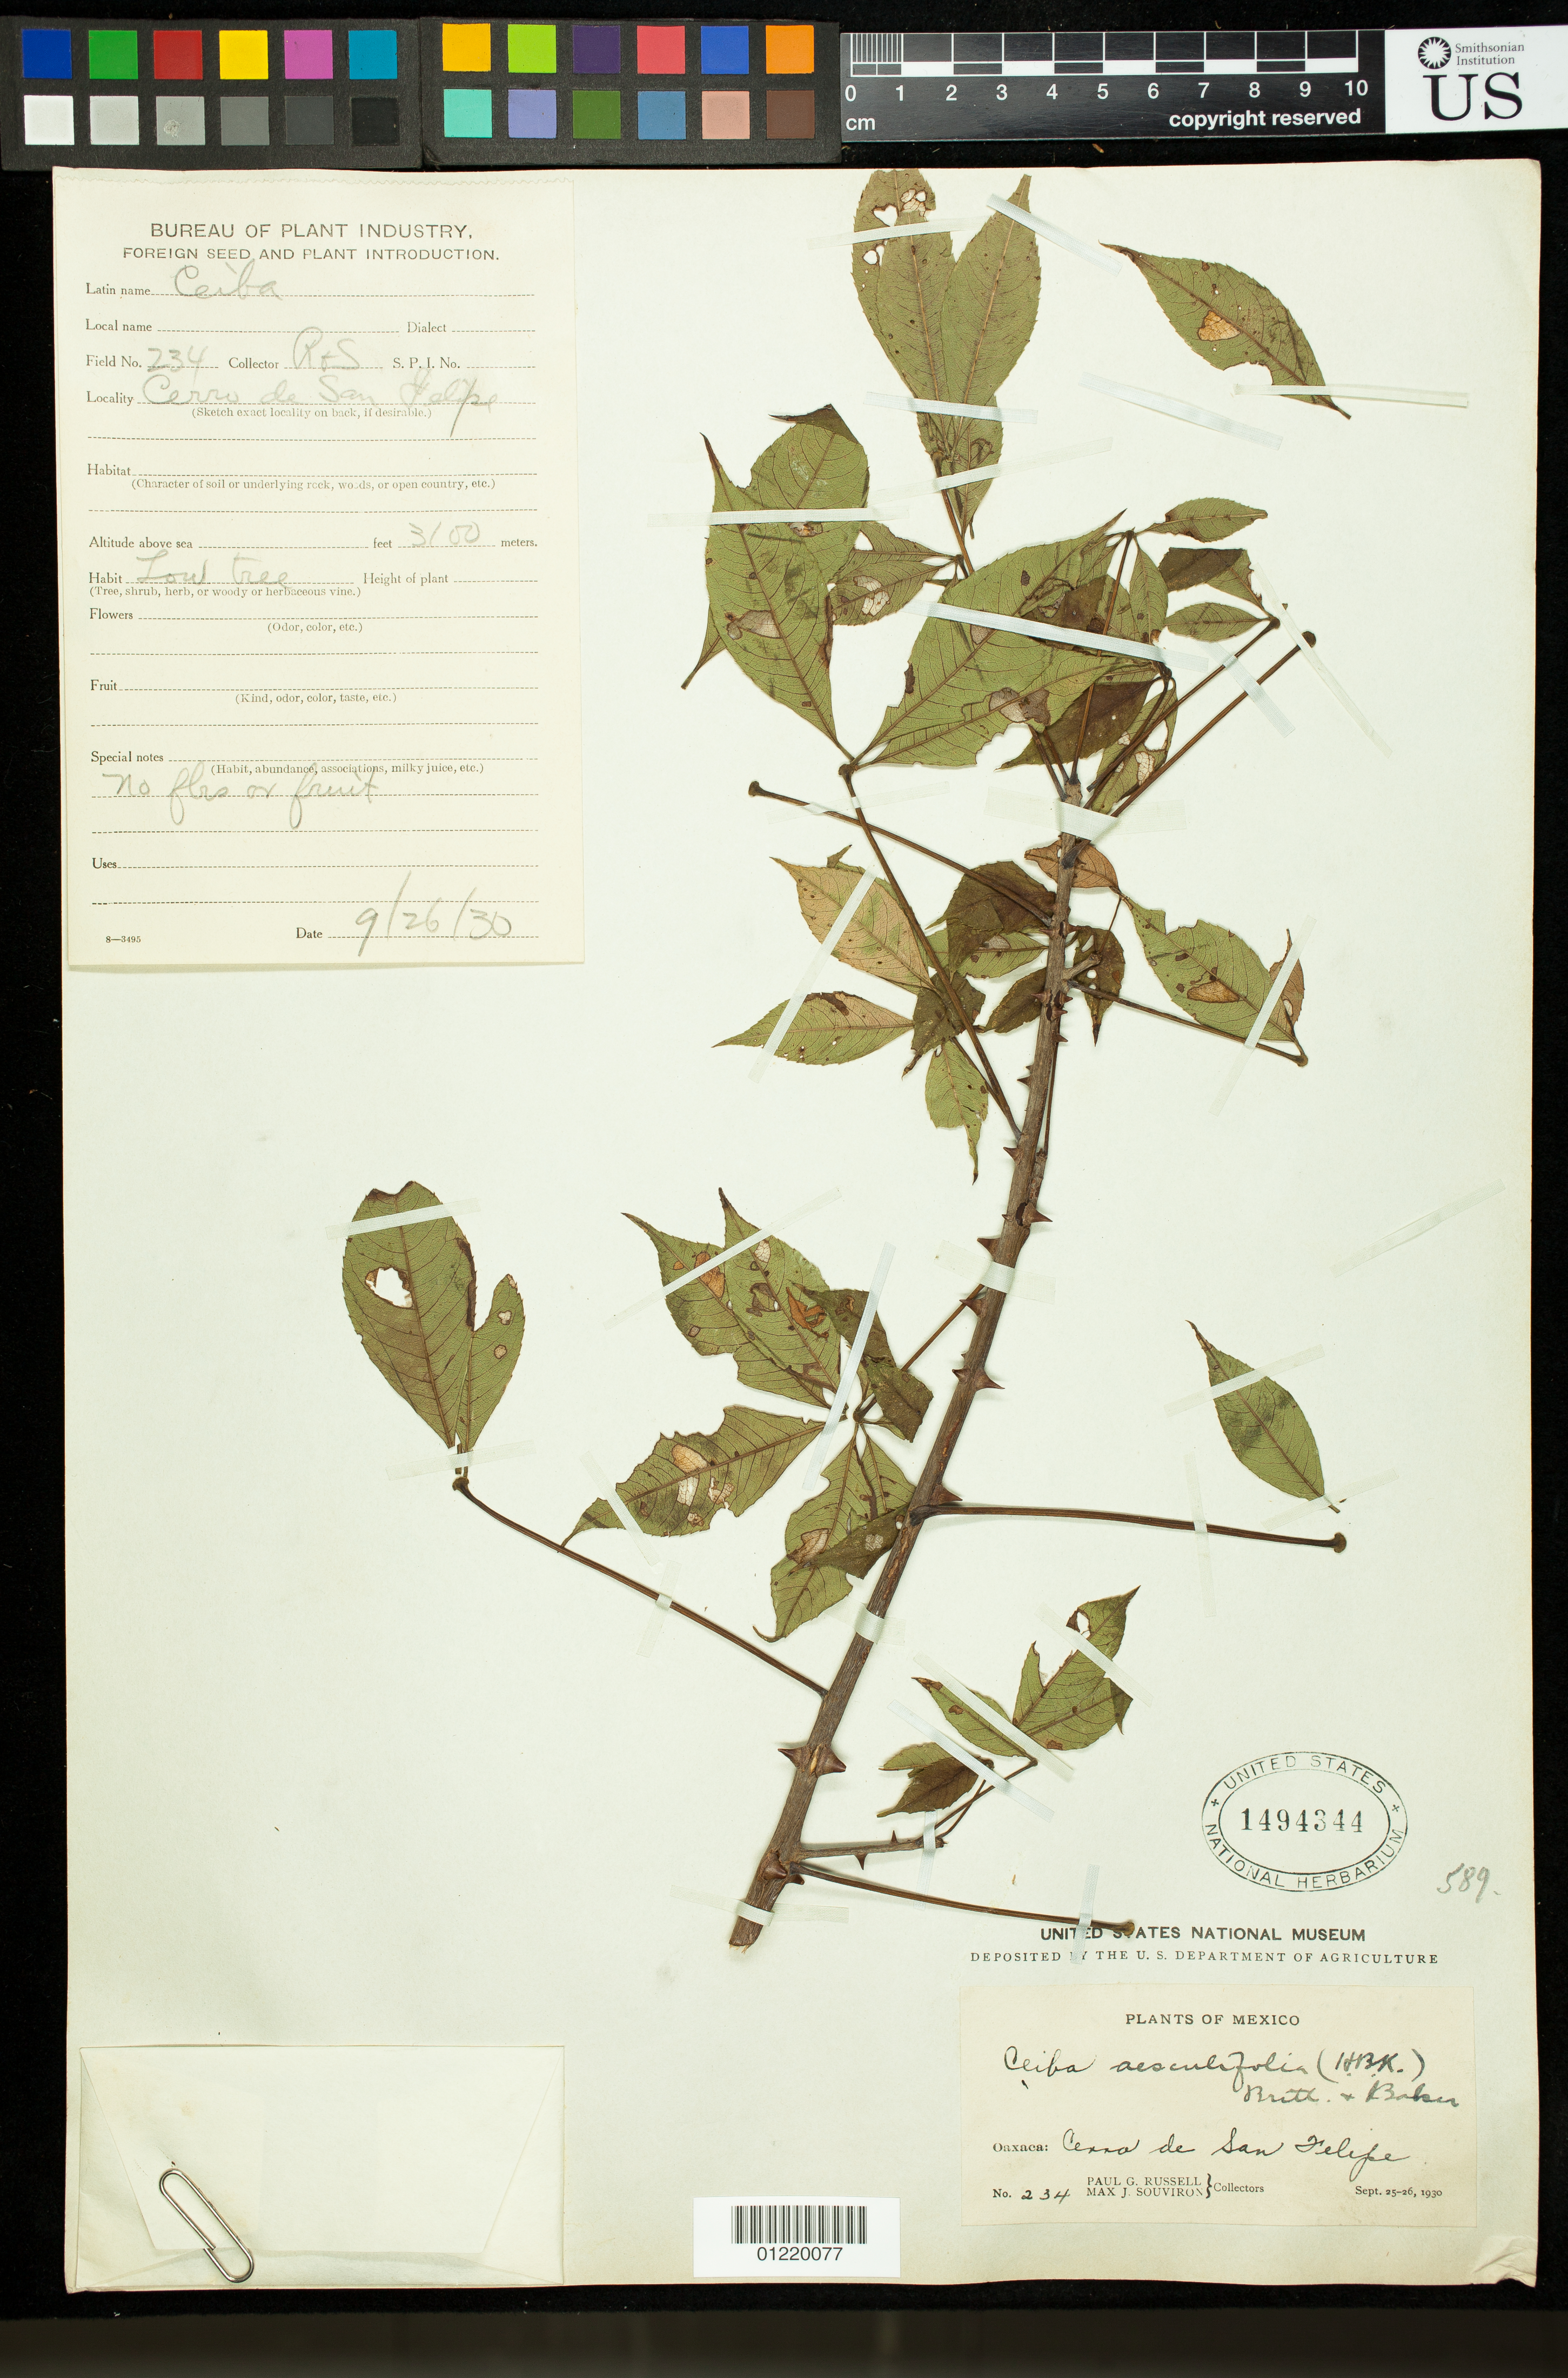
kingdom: Plantae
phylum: Tracheophyta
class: Magnoliopsida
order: Malvales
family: Malvaceae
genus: Ceiba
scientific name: Ceiba aesculifolia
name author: (Kunth) Britten & Baker f.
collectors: P. G. Russell & M. J. Souviron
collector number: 234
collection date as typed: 9/26/1930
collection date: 1930-09-26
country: Mexico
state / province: Oaxaca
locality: Oaxaca: Cerra de San Filipe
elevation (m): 945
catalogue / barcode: US 1494344